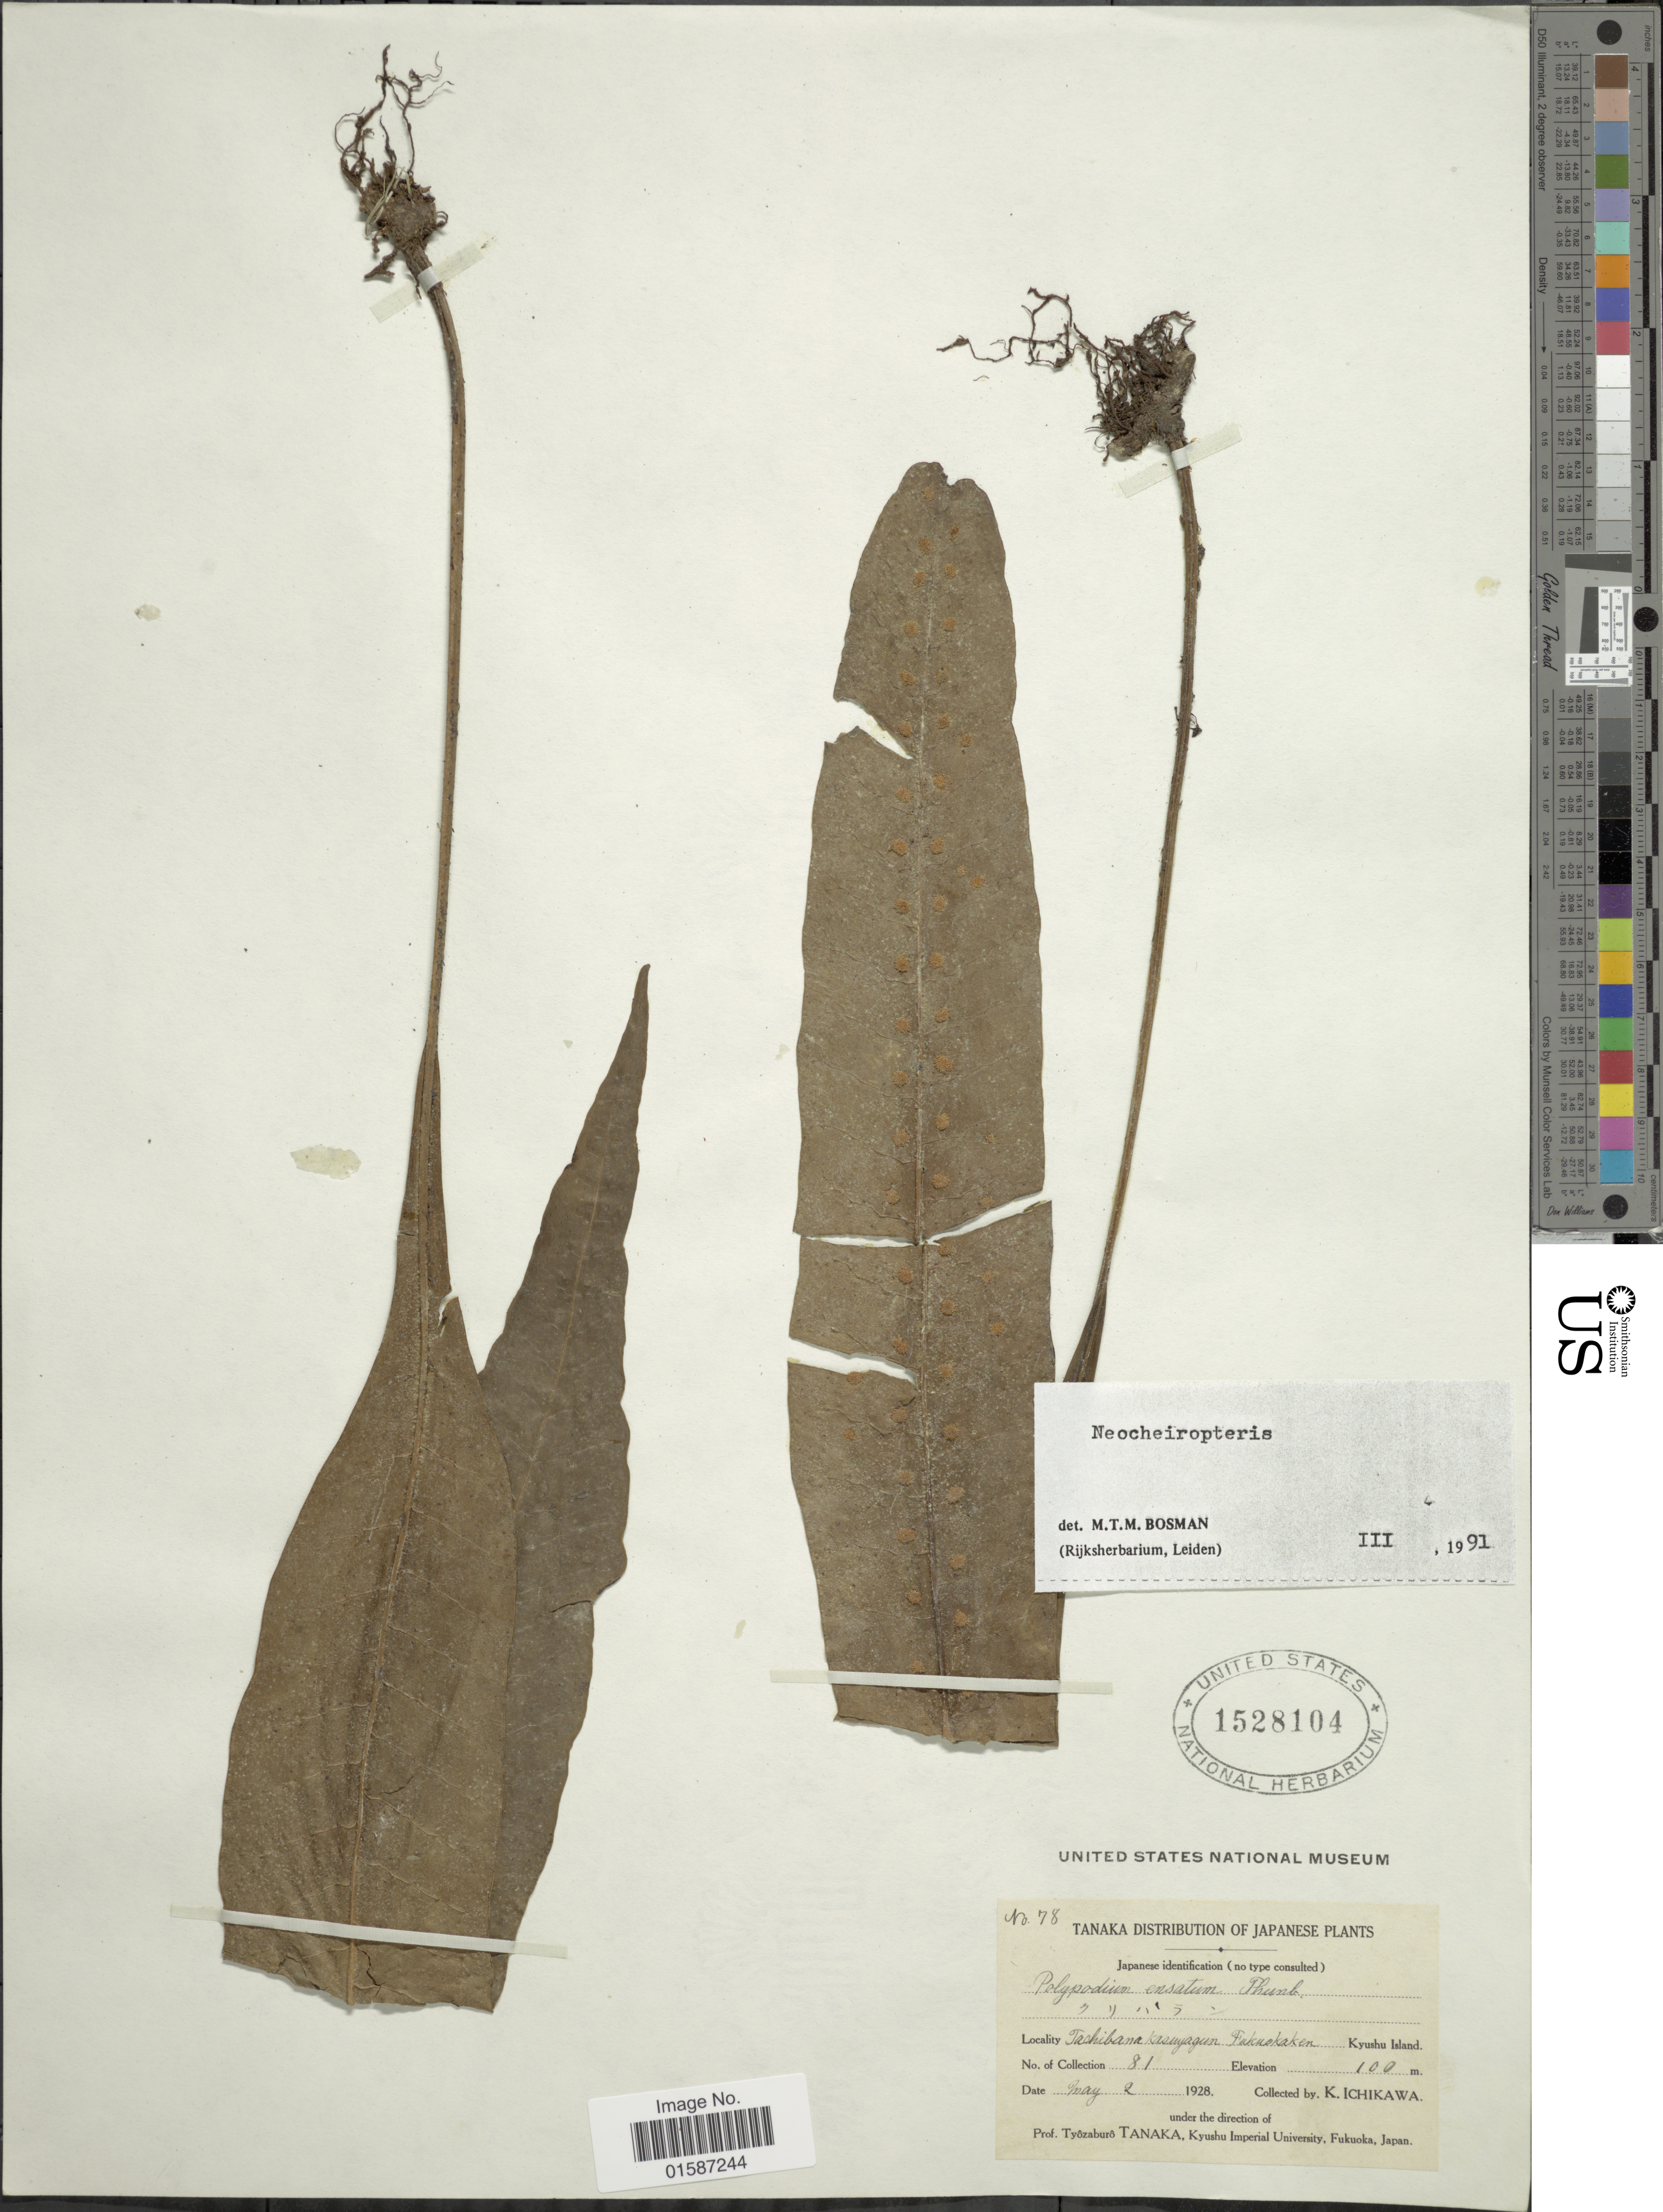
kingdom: Plantae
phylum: Tracheophyta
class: Polypodiopsida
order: Polypodiales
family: Polypodiaceae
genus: Neolepisorus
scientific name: Neolepisorus ensatus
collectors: K. Ichikawa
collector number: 78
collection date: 1928-05-02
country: Japan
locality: Tachibana Kasuyagun, Fukuokaken, Kyushu Island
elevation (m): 100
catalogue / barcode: US 1528104